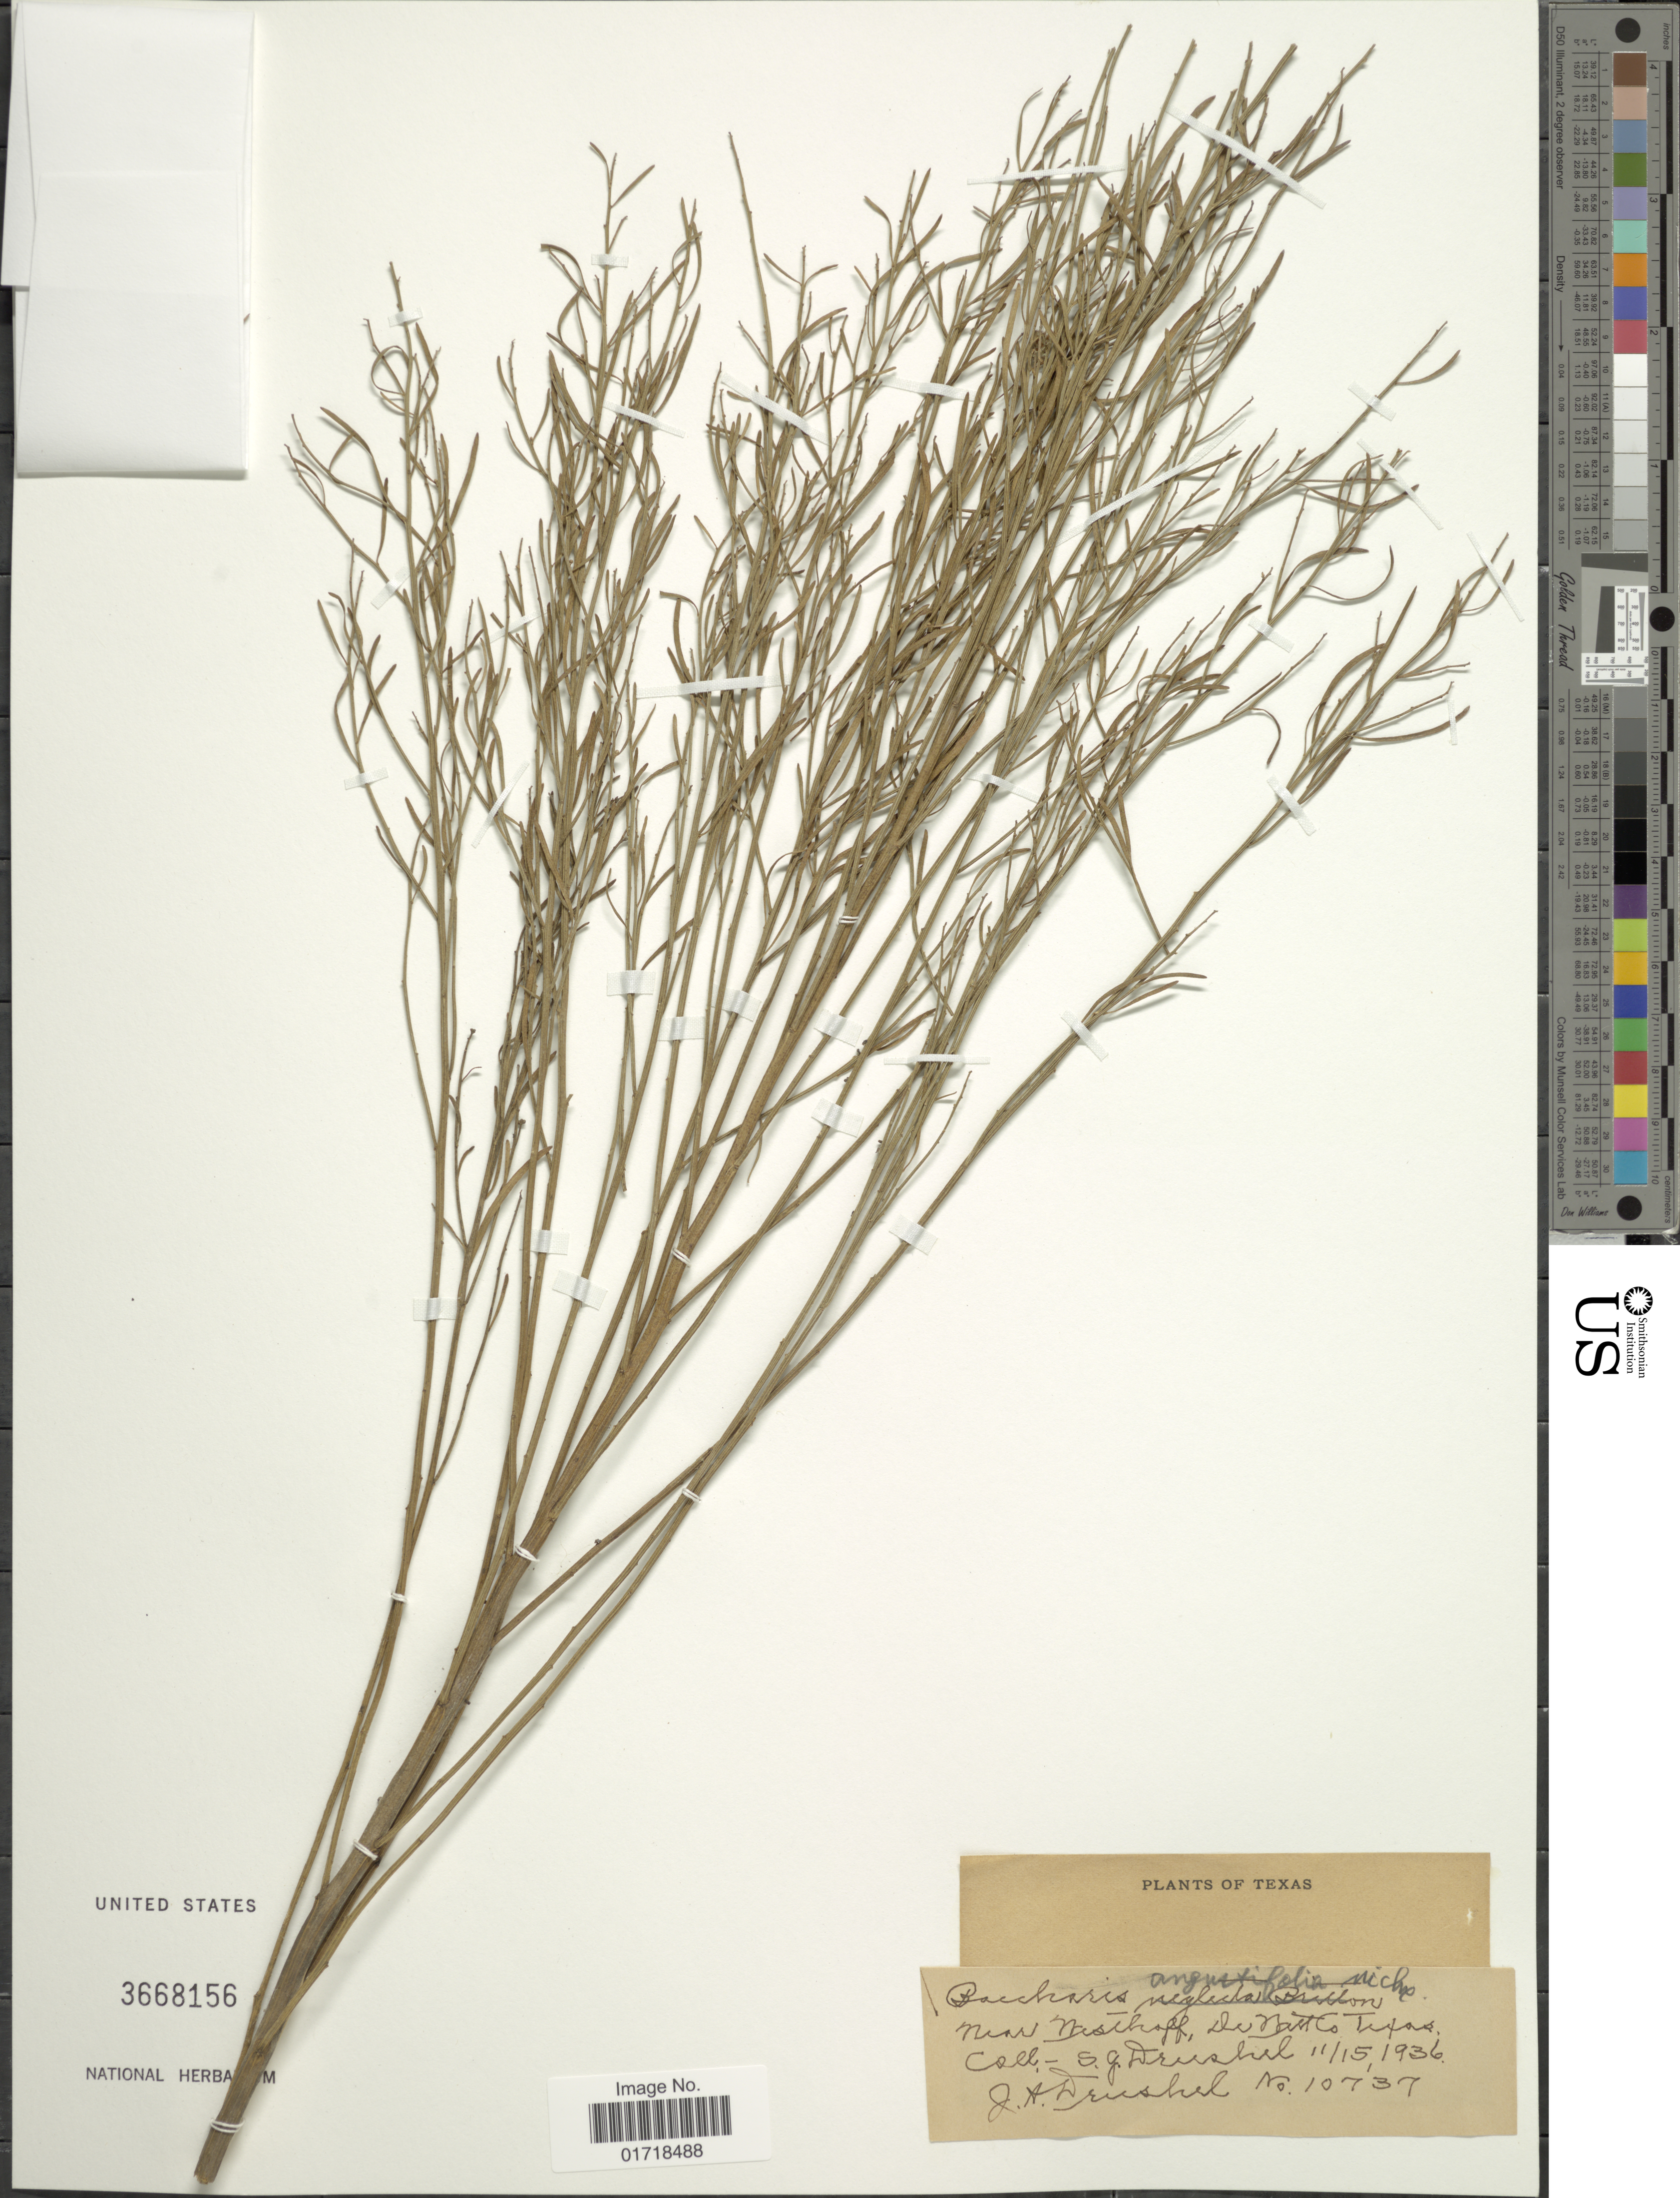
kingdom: Plantae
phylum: Tracheophyta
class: Magnoliopsida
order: Asterales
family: Asteraceae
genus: Baccharis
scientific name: Baccharis angustifolia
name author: Michx.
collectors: S. Drushel & J. A. Drushel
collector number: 10737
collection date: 1936-11-15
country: United States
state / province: Texas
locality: New Westhoff, de Nato Co.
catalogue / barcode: US 3668156